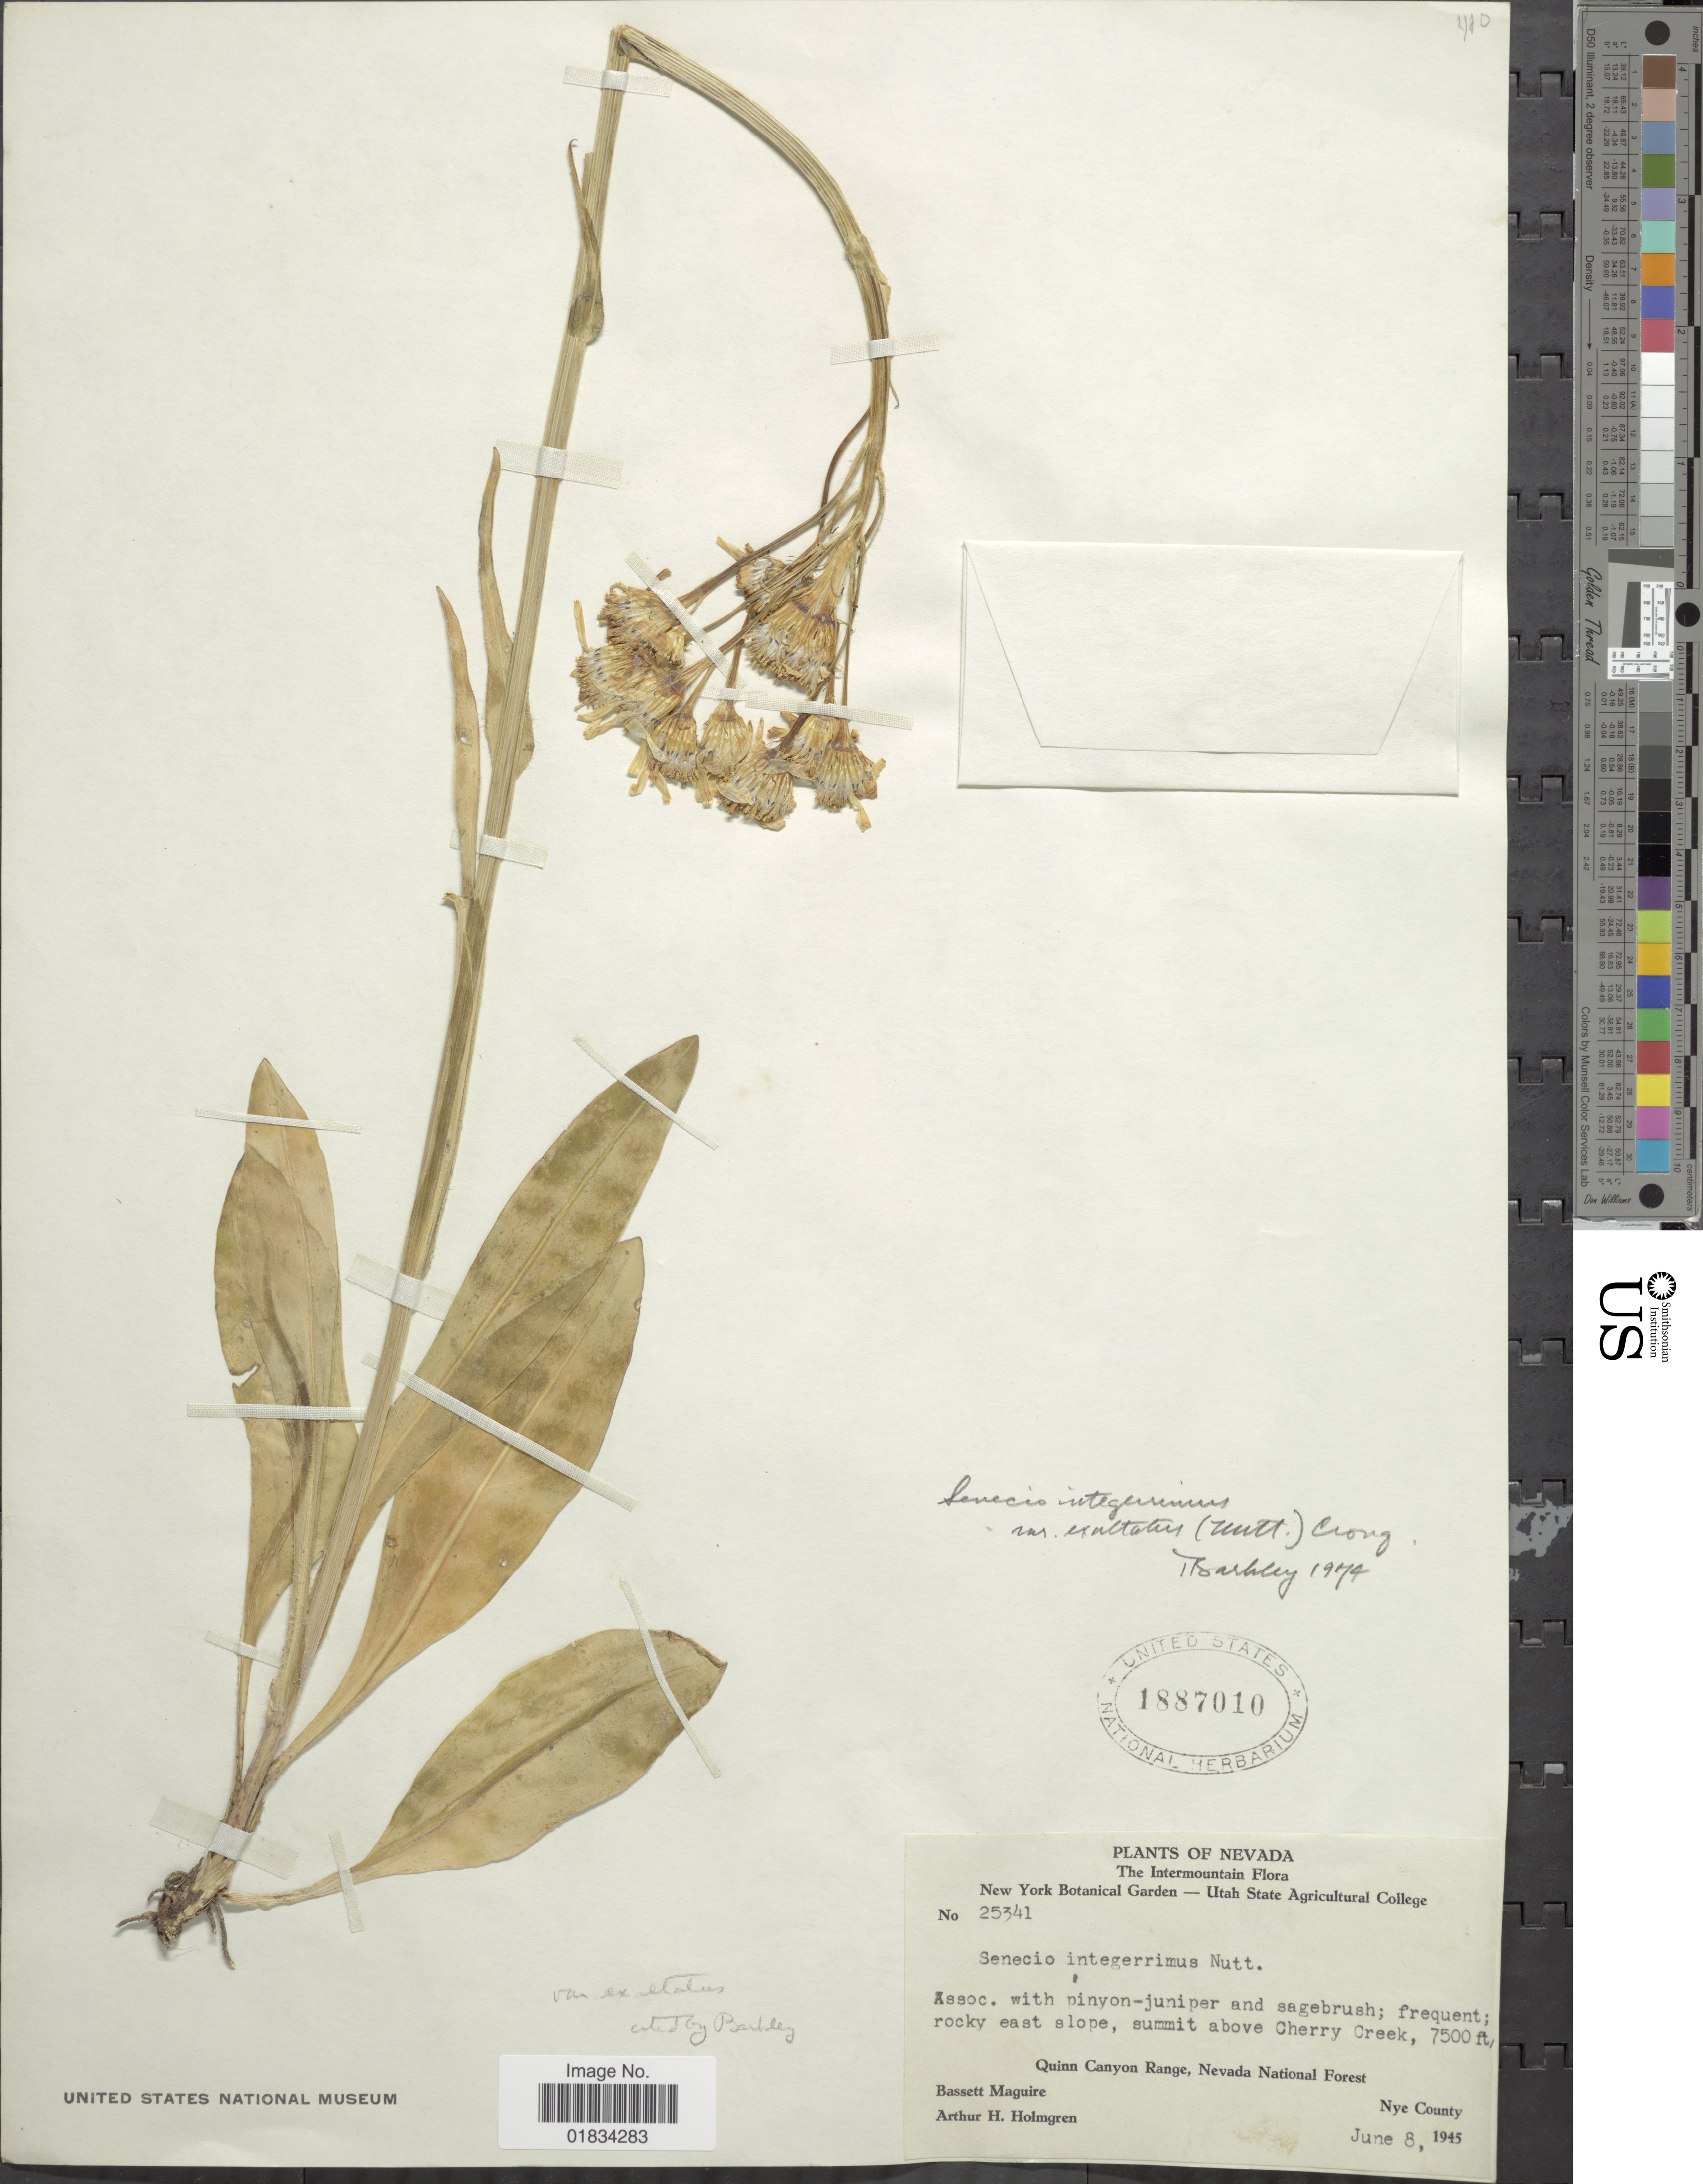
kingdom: Plantae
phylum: Tracheophyta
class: Magnoliopsida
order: Asterales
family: Asteraceae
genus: Senecio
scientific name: Senecio integerrimus var. exaltatus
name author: (Nutt.) Cronq.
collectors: B. Maguire & A. H. Holmgren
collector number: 25341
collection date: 1945-06-08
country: United States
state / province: Nevada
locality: Quinn Canyon Range, Nevada National Forest, summit above Cherry Creek. Nye County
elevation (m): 2286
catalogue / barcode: US 1887010